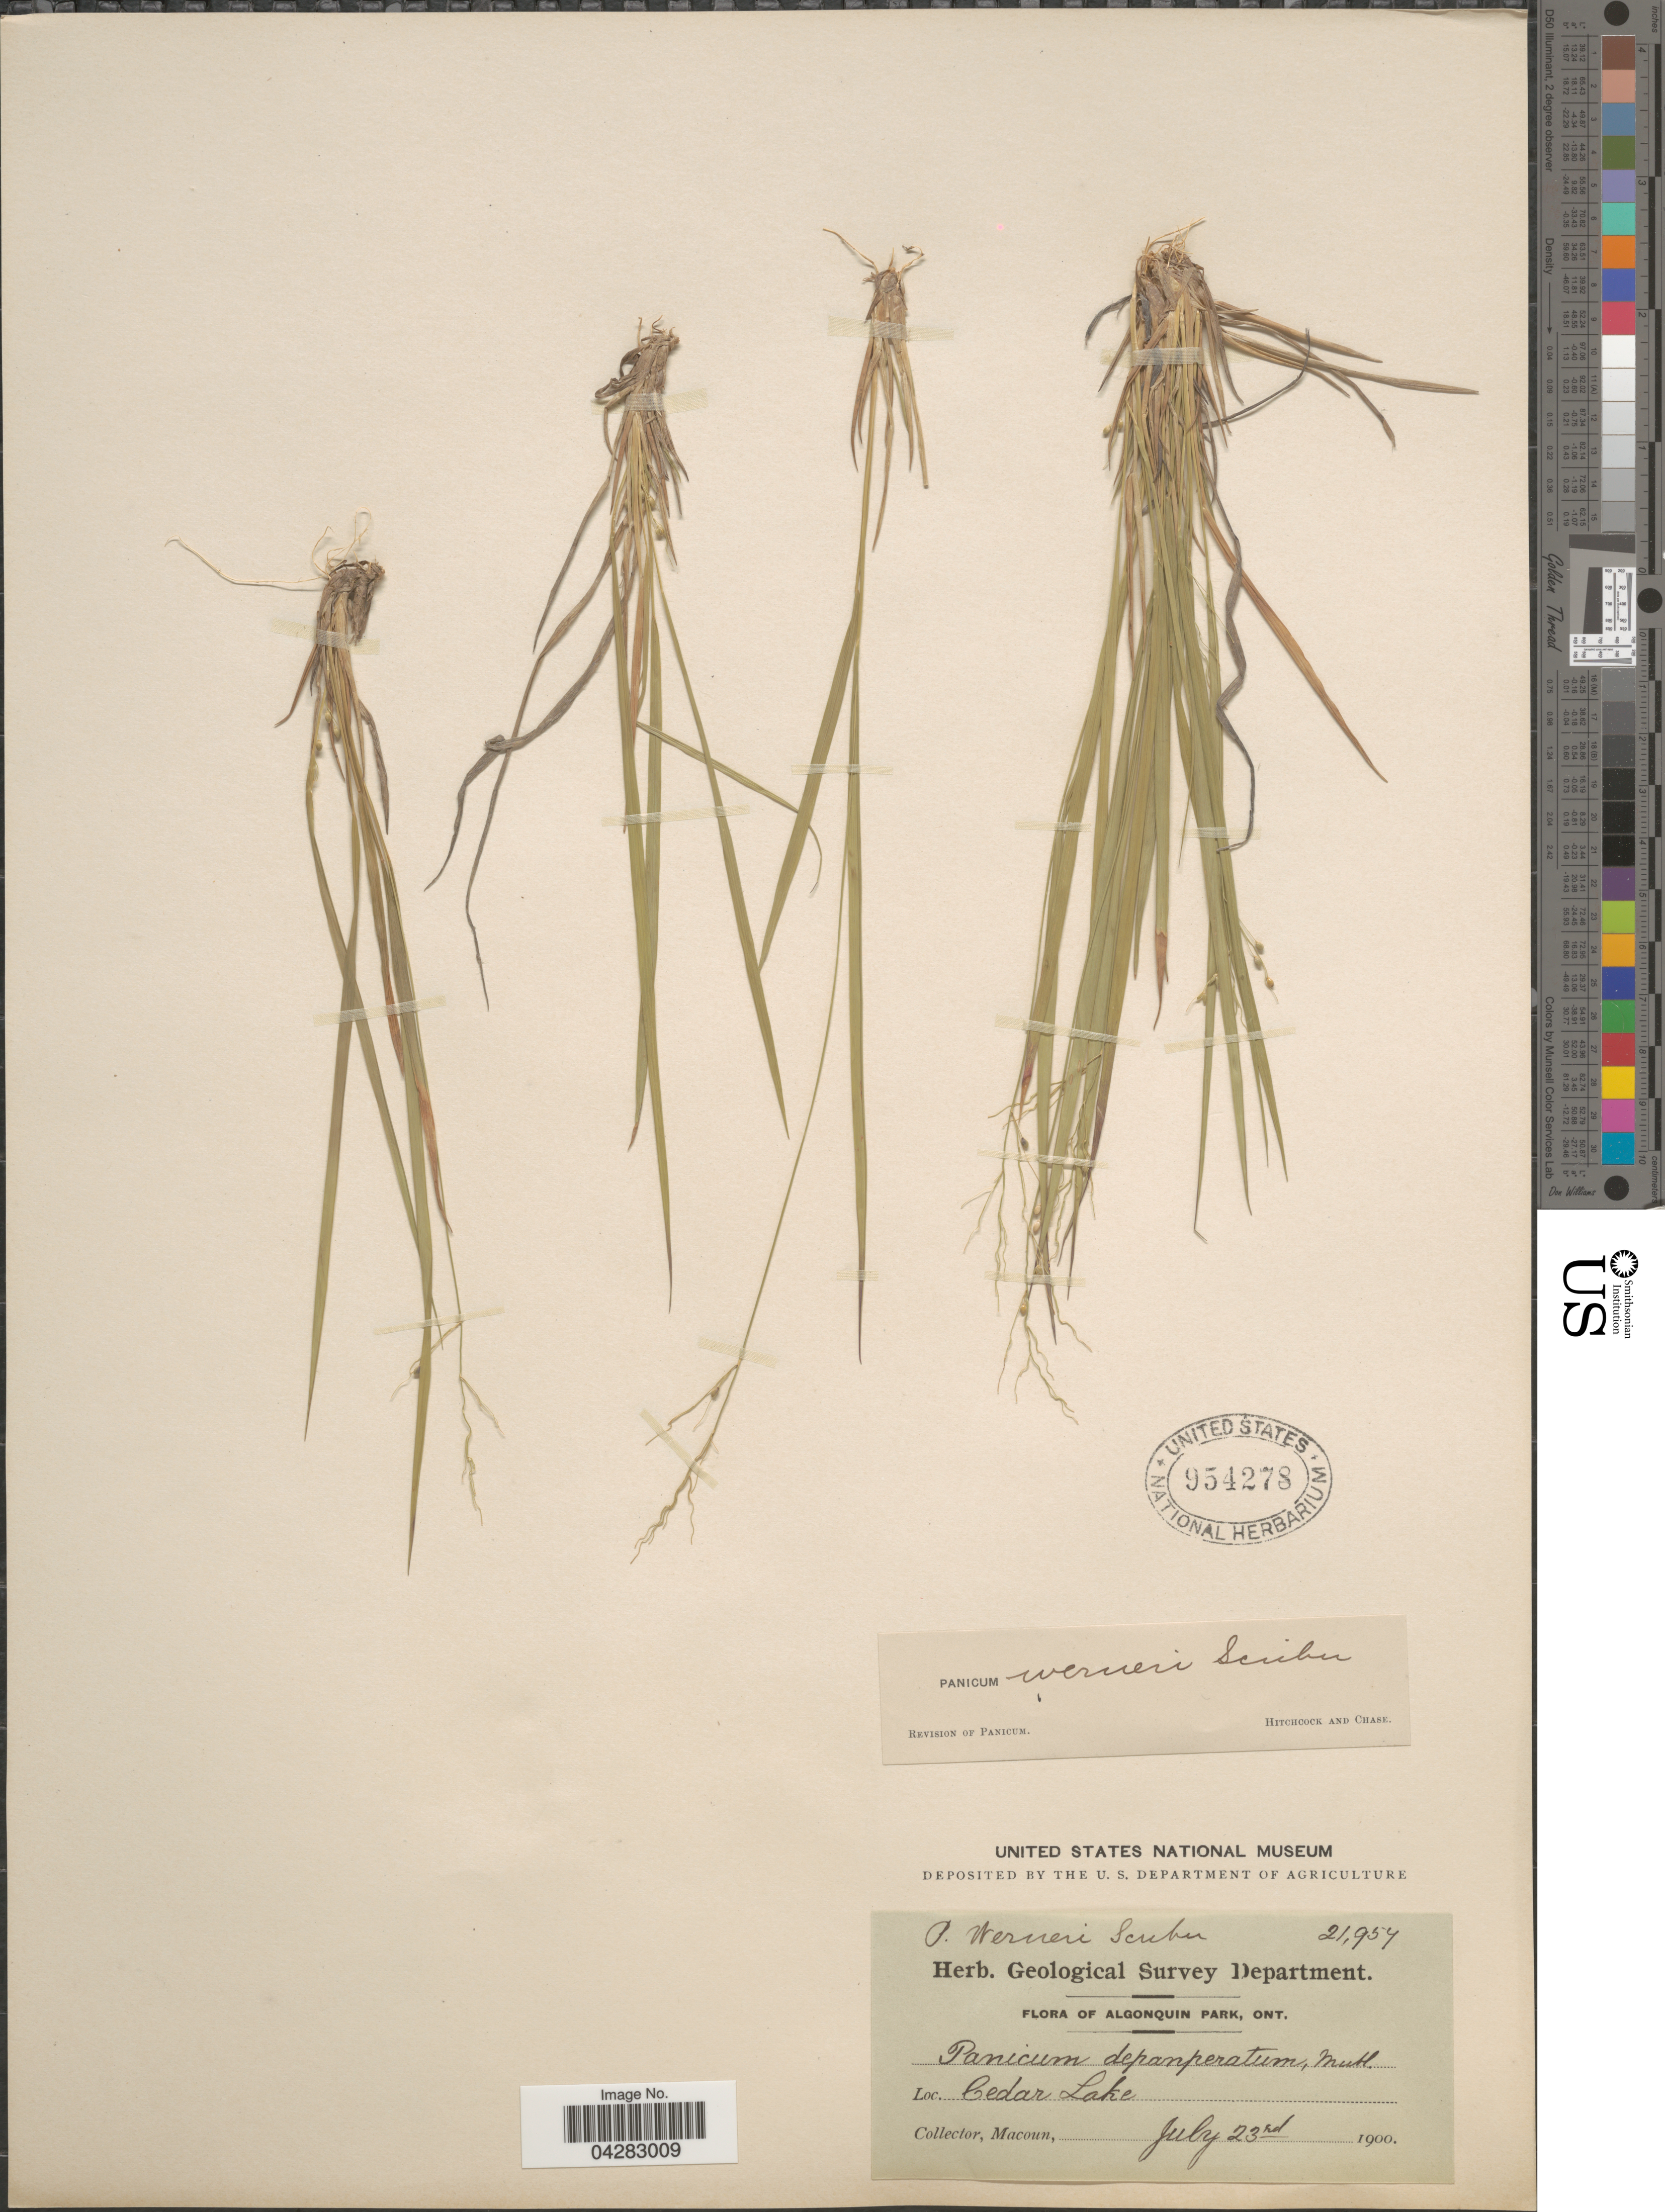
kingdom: Plantae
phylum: Tracheophyta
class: Liliopsida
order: Poales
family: Poaceae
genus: Dichanthelium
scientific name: Dichanthelium linearifolium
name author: (Scribn.) Gould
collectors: -- Macoun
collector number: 21957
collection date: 1900-07-23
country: Canada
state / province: Ontario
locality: Geological Survey Department. Algonquin Park. Cedar Lake.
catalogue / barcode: US 954278